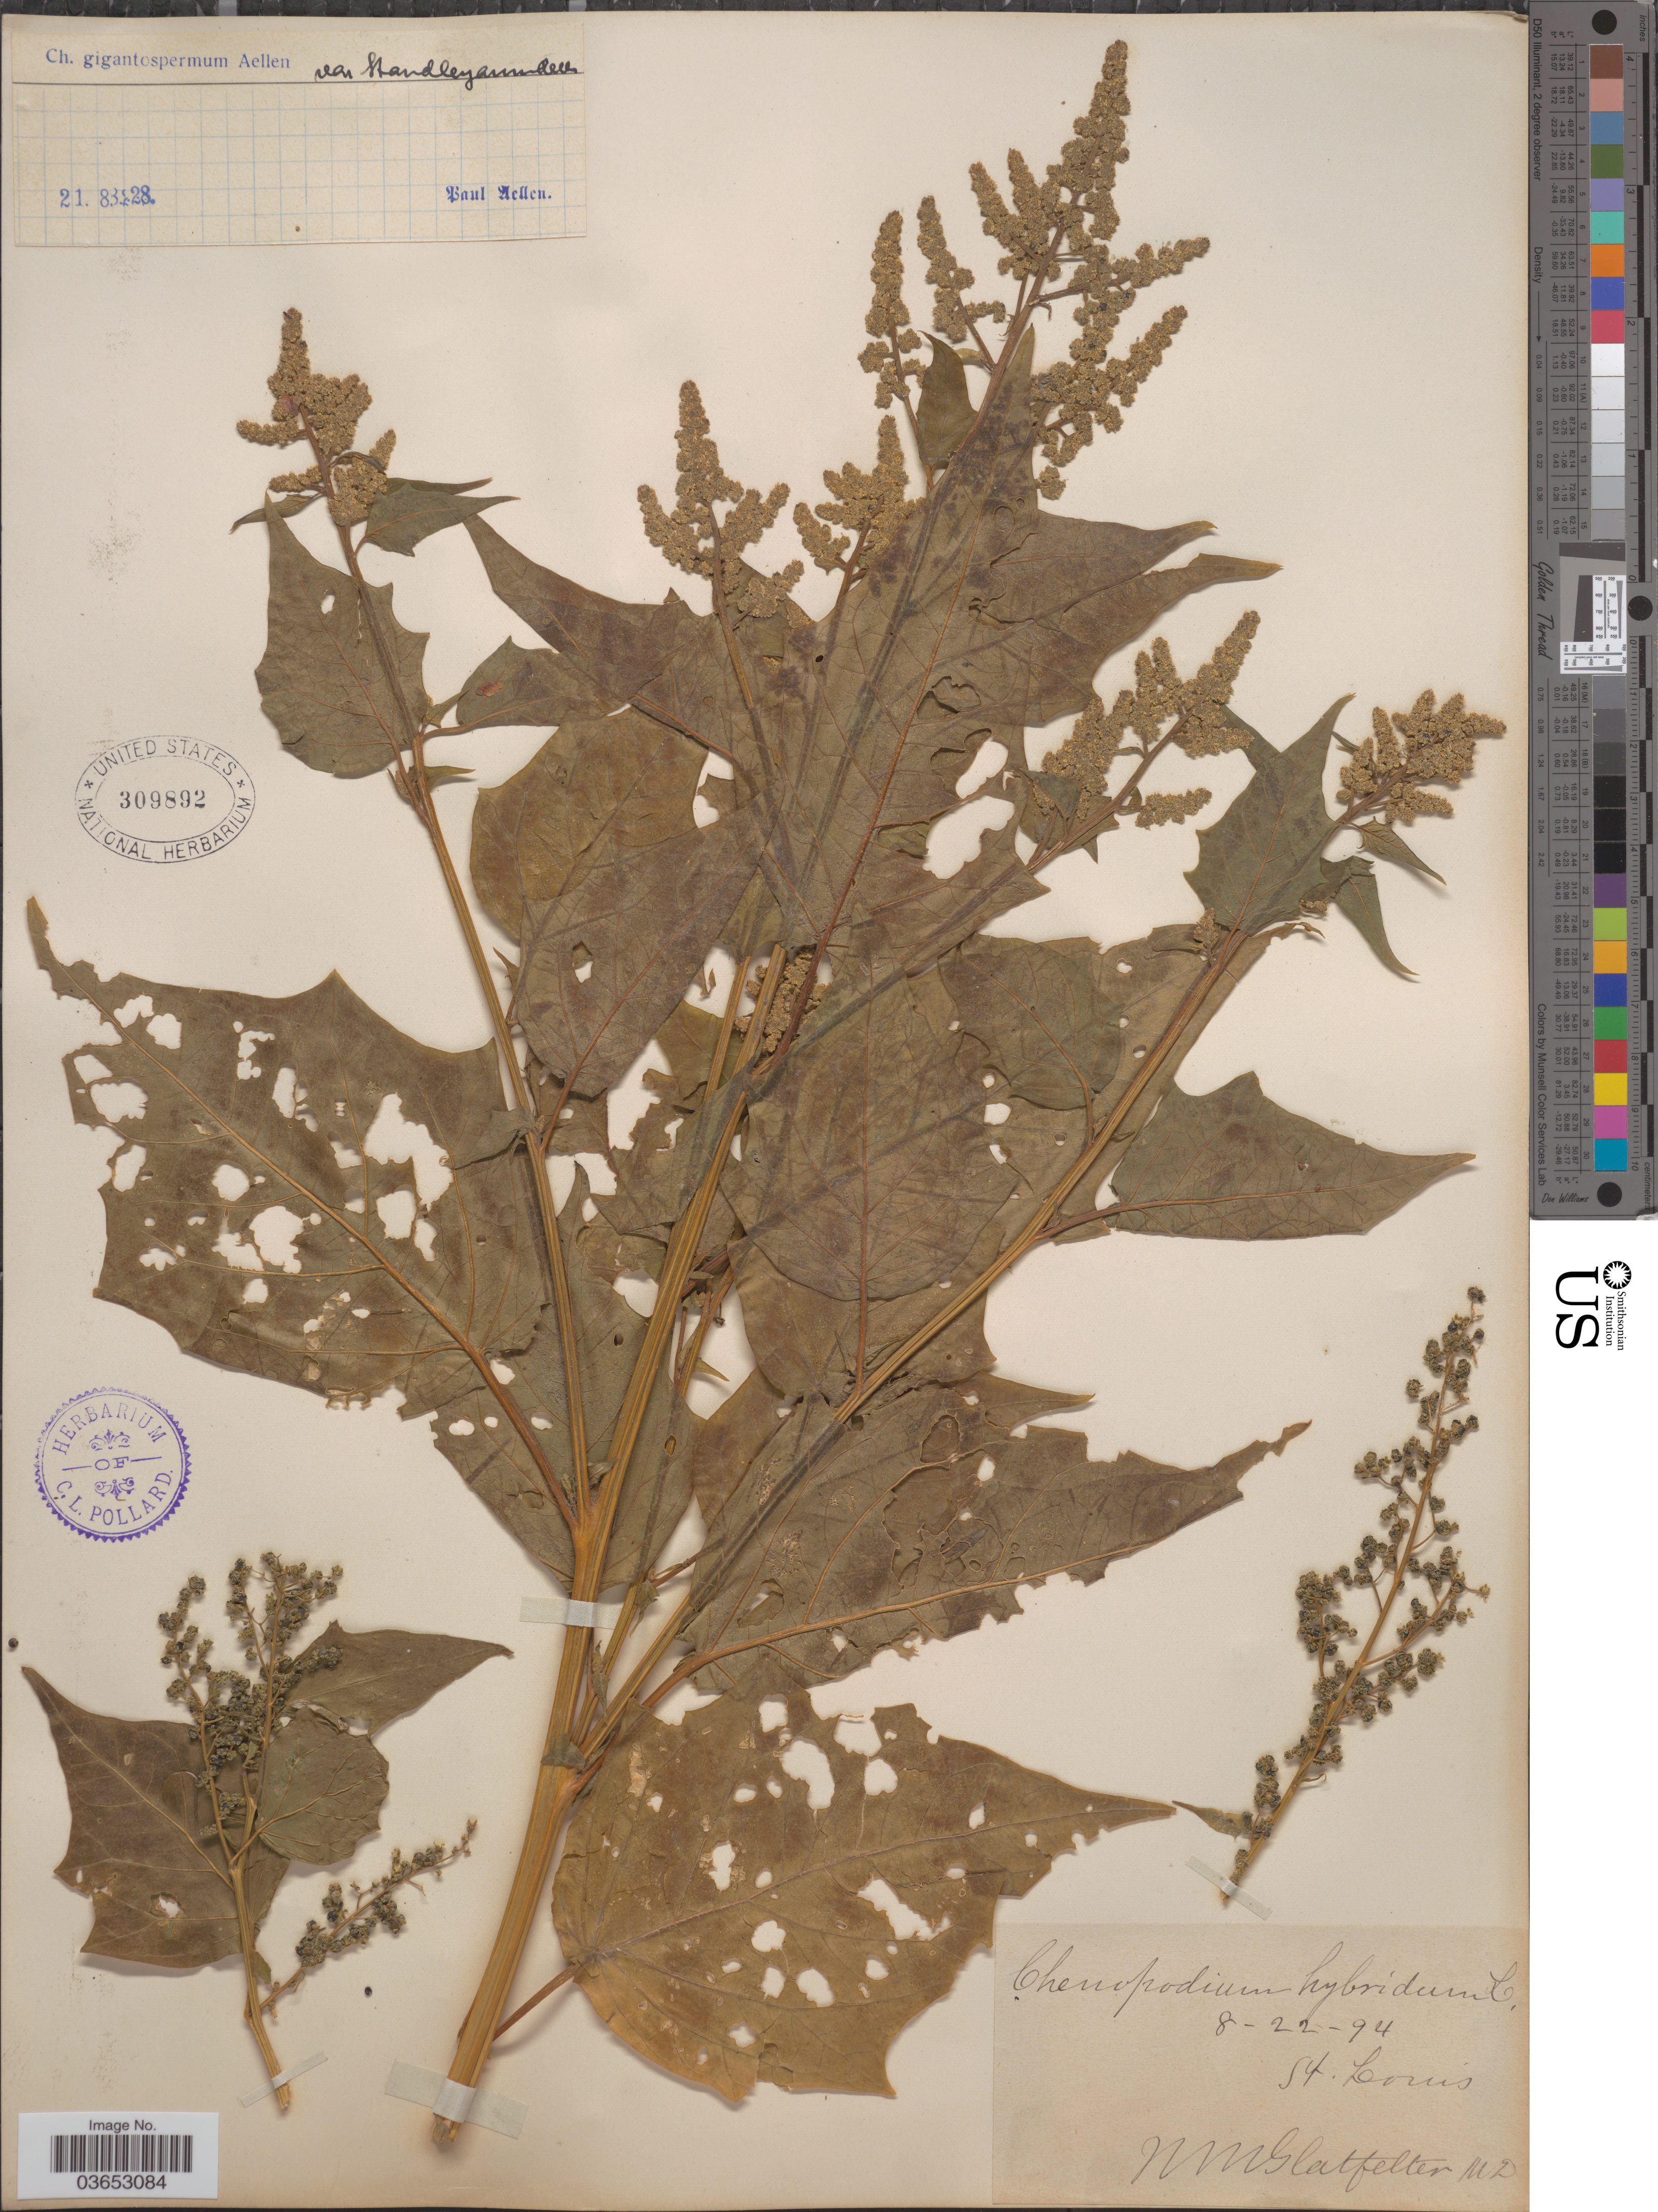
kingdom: Plantae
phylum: Tracheophyta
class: Magnoliopsida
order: Caryophyllales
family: Amaranthaceae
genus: Chenopodium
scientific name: Chenopodium gigantospermum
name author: Aellen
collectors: N. M. Glatfelter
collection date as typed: Transcribed d/m/y: 22/8/94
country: United States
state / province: Missouri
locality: St. Louis.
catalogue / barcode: US 309892